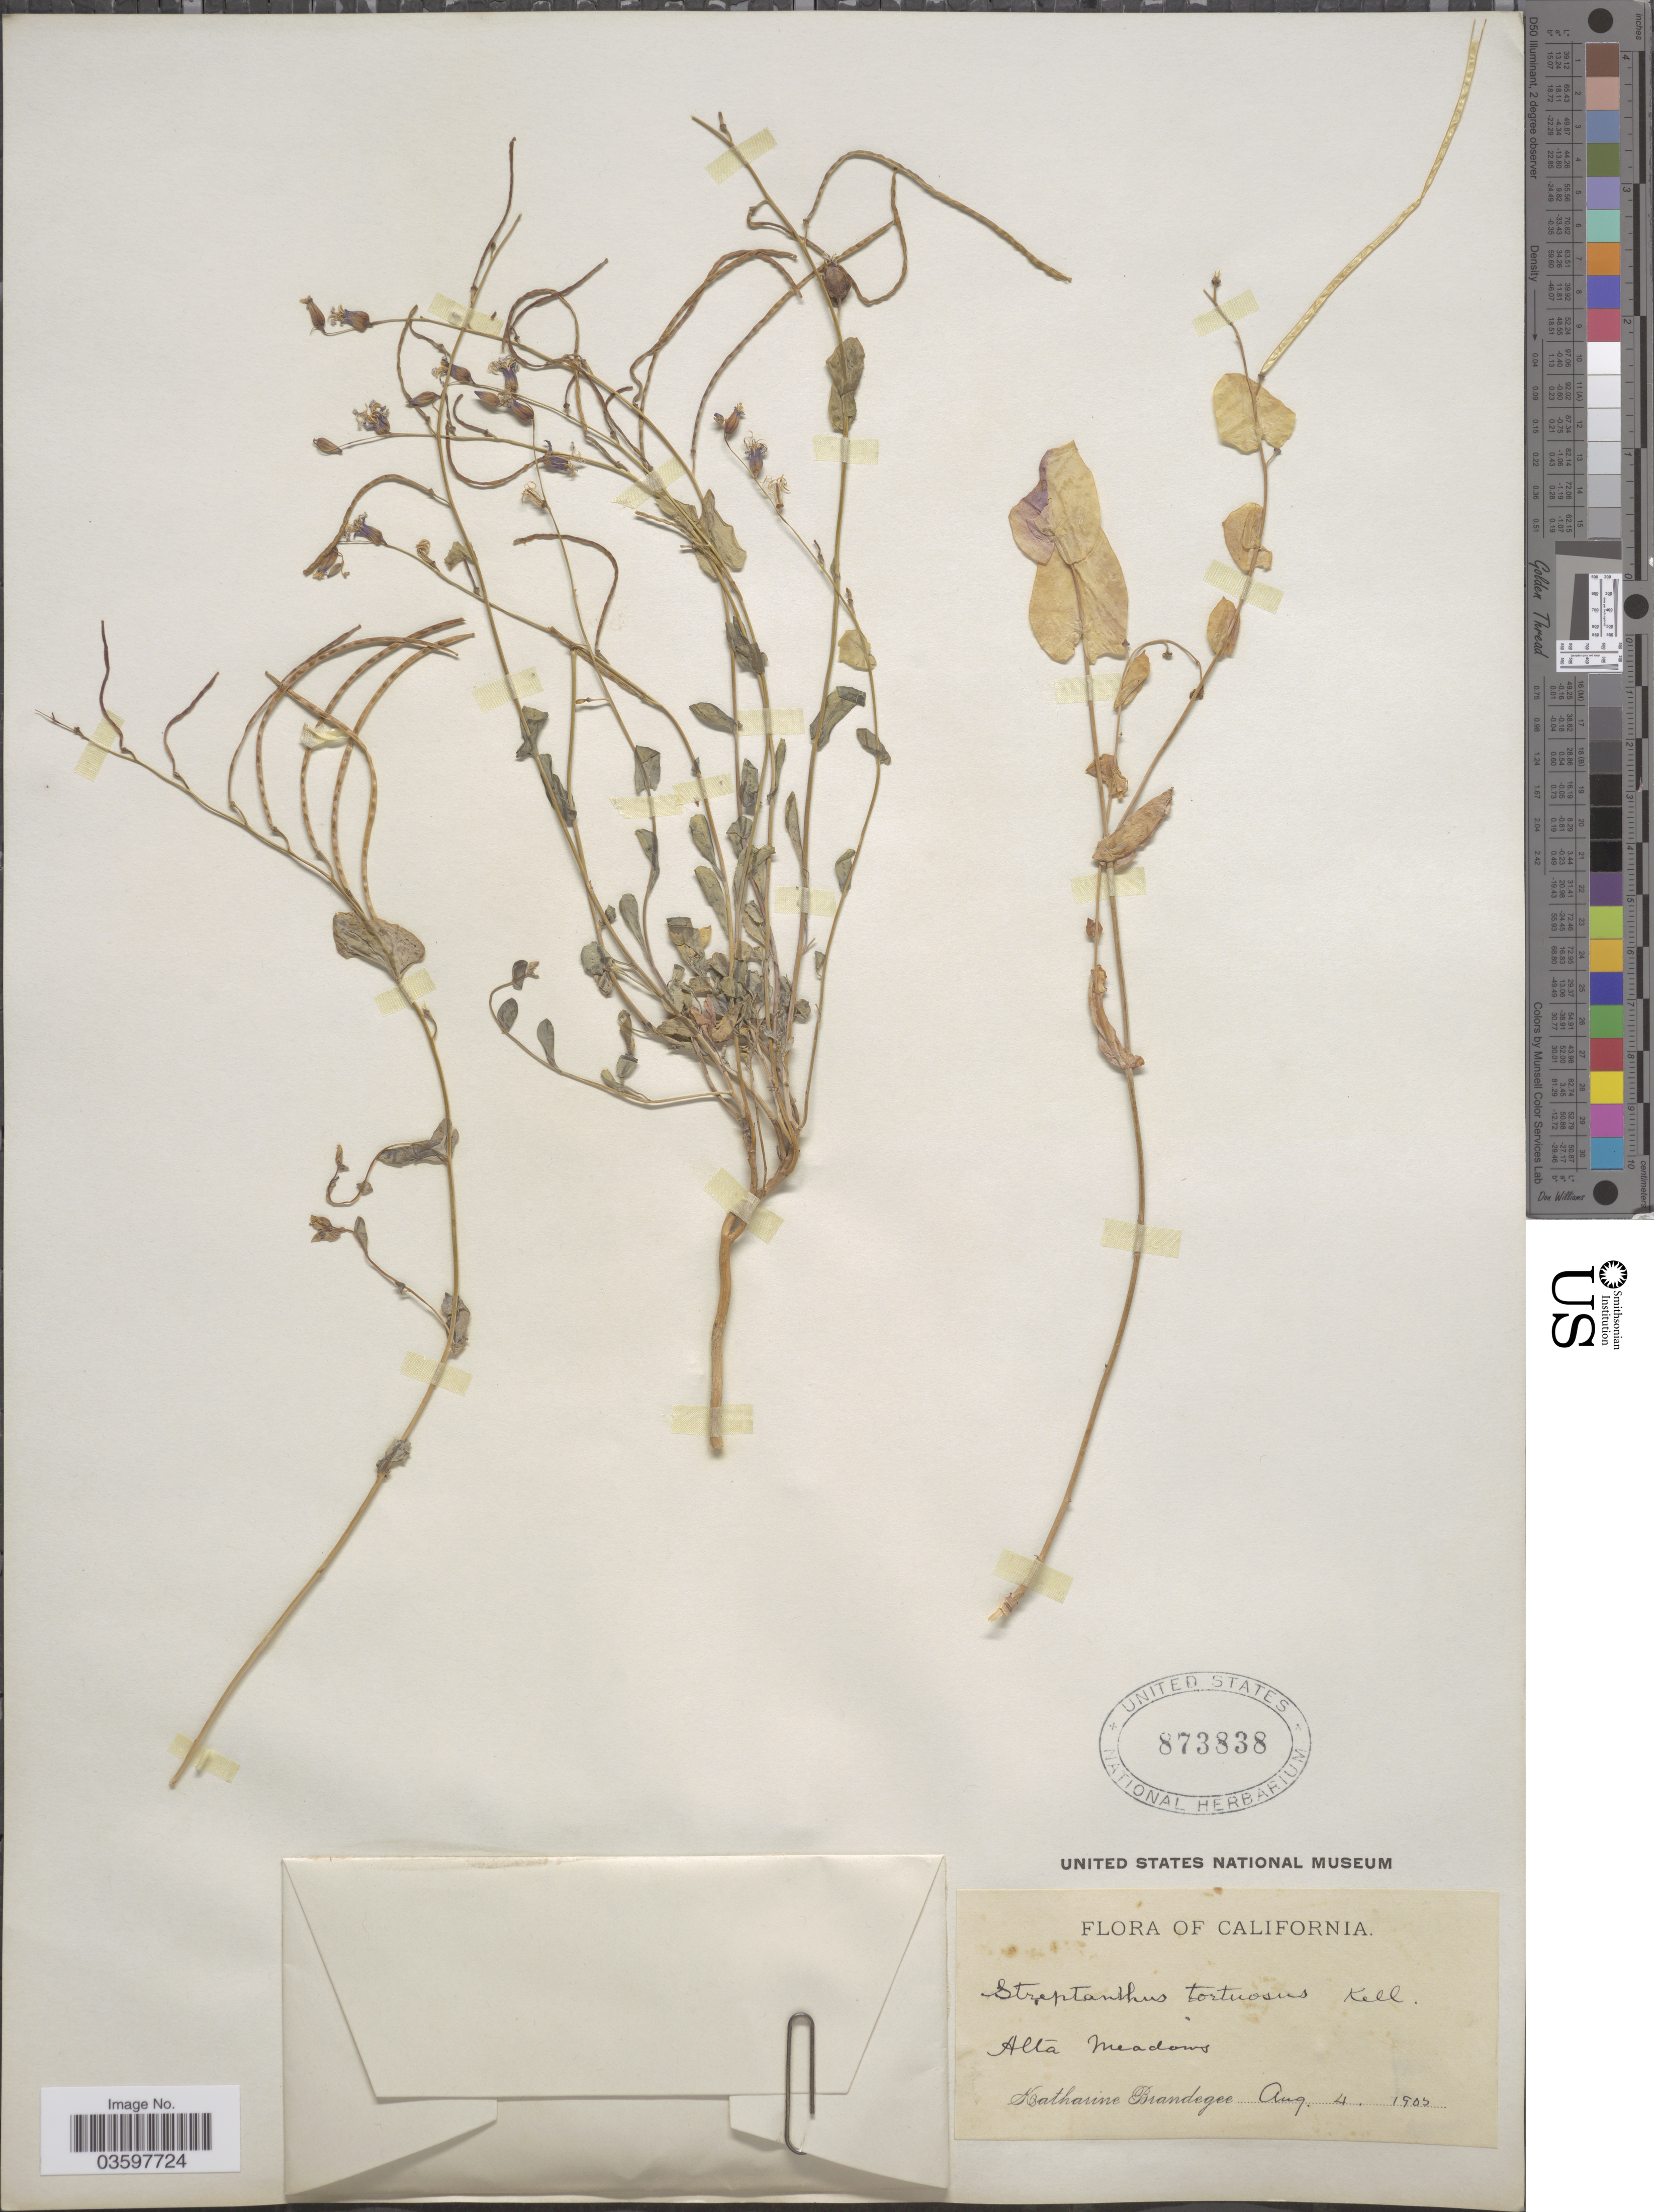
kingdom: Plantae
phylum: Tracheophyta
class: Magnoliopsida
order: Brassicales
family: Brassicaceae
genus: Streptanthus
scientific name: Streptanthus tortuosus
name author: Kellogg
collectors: M. K. Brandegee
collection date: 1903-08-04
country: United States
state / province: California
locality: Alta Meadows.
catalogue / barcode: US 873838